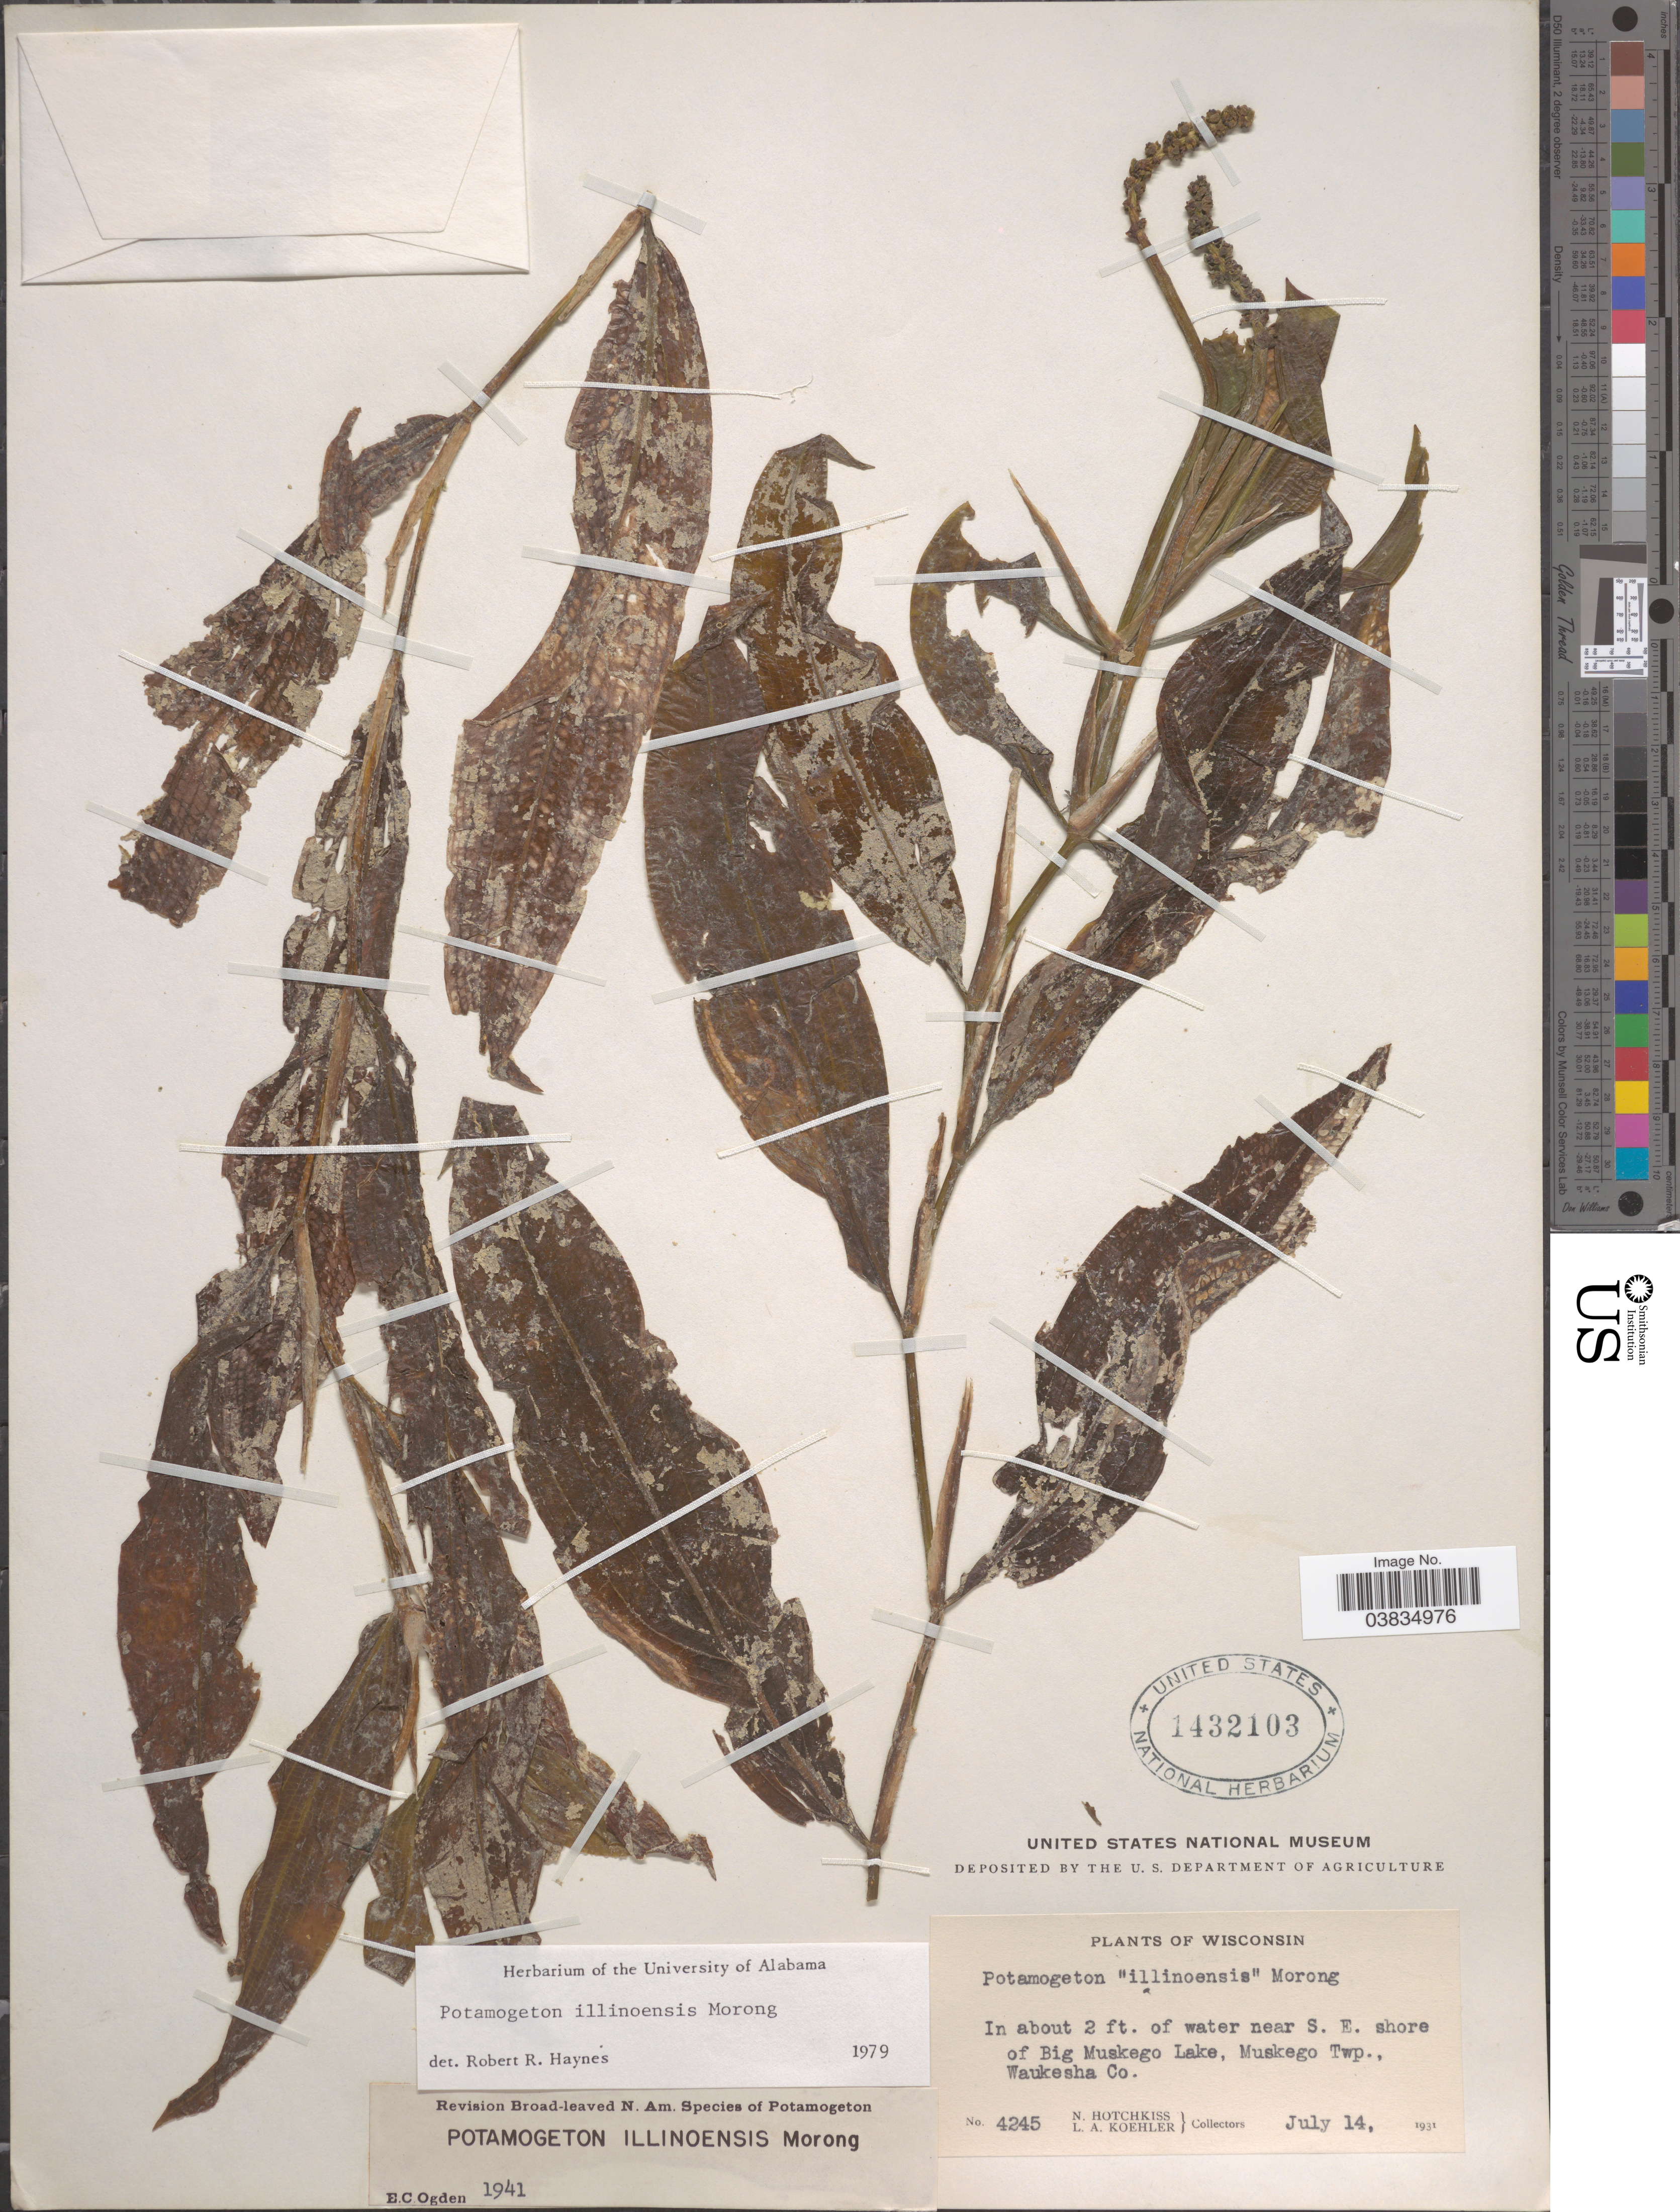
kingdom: Plantae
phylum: Tracheophyta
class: Liliopsida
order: Alismatales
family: Potamogetonaceae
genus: Potamogeton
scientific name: Potamogeton illinoensis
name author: Morong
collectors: N. Hotchkiss & L. Koehler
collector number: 4245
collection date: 1931-07-14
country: United States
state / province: Wisconsin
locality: In about 2 ft. of water near S.E. shore of Big Muskego Lake, Muskego Twp., Waukesha Co.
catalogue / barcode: US 1432103